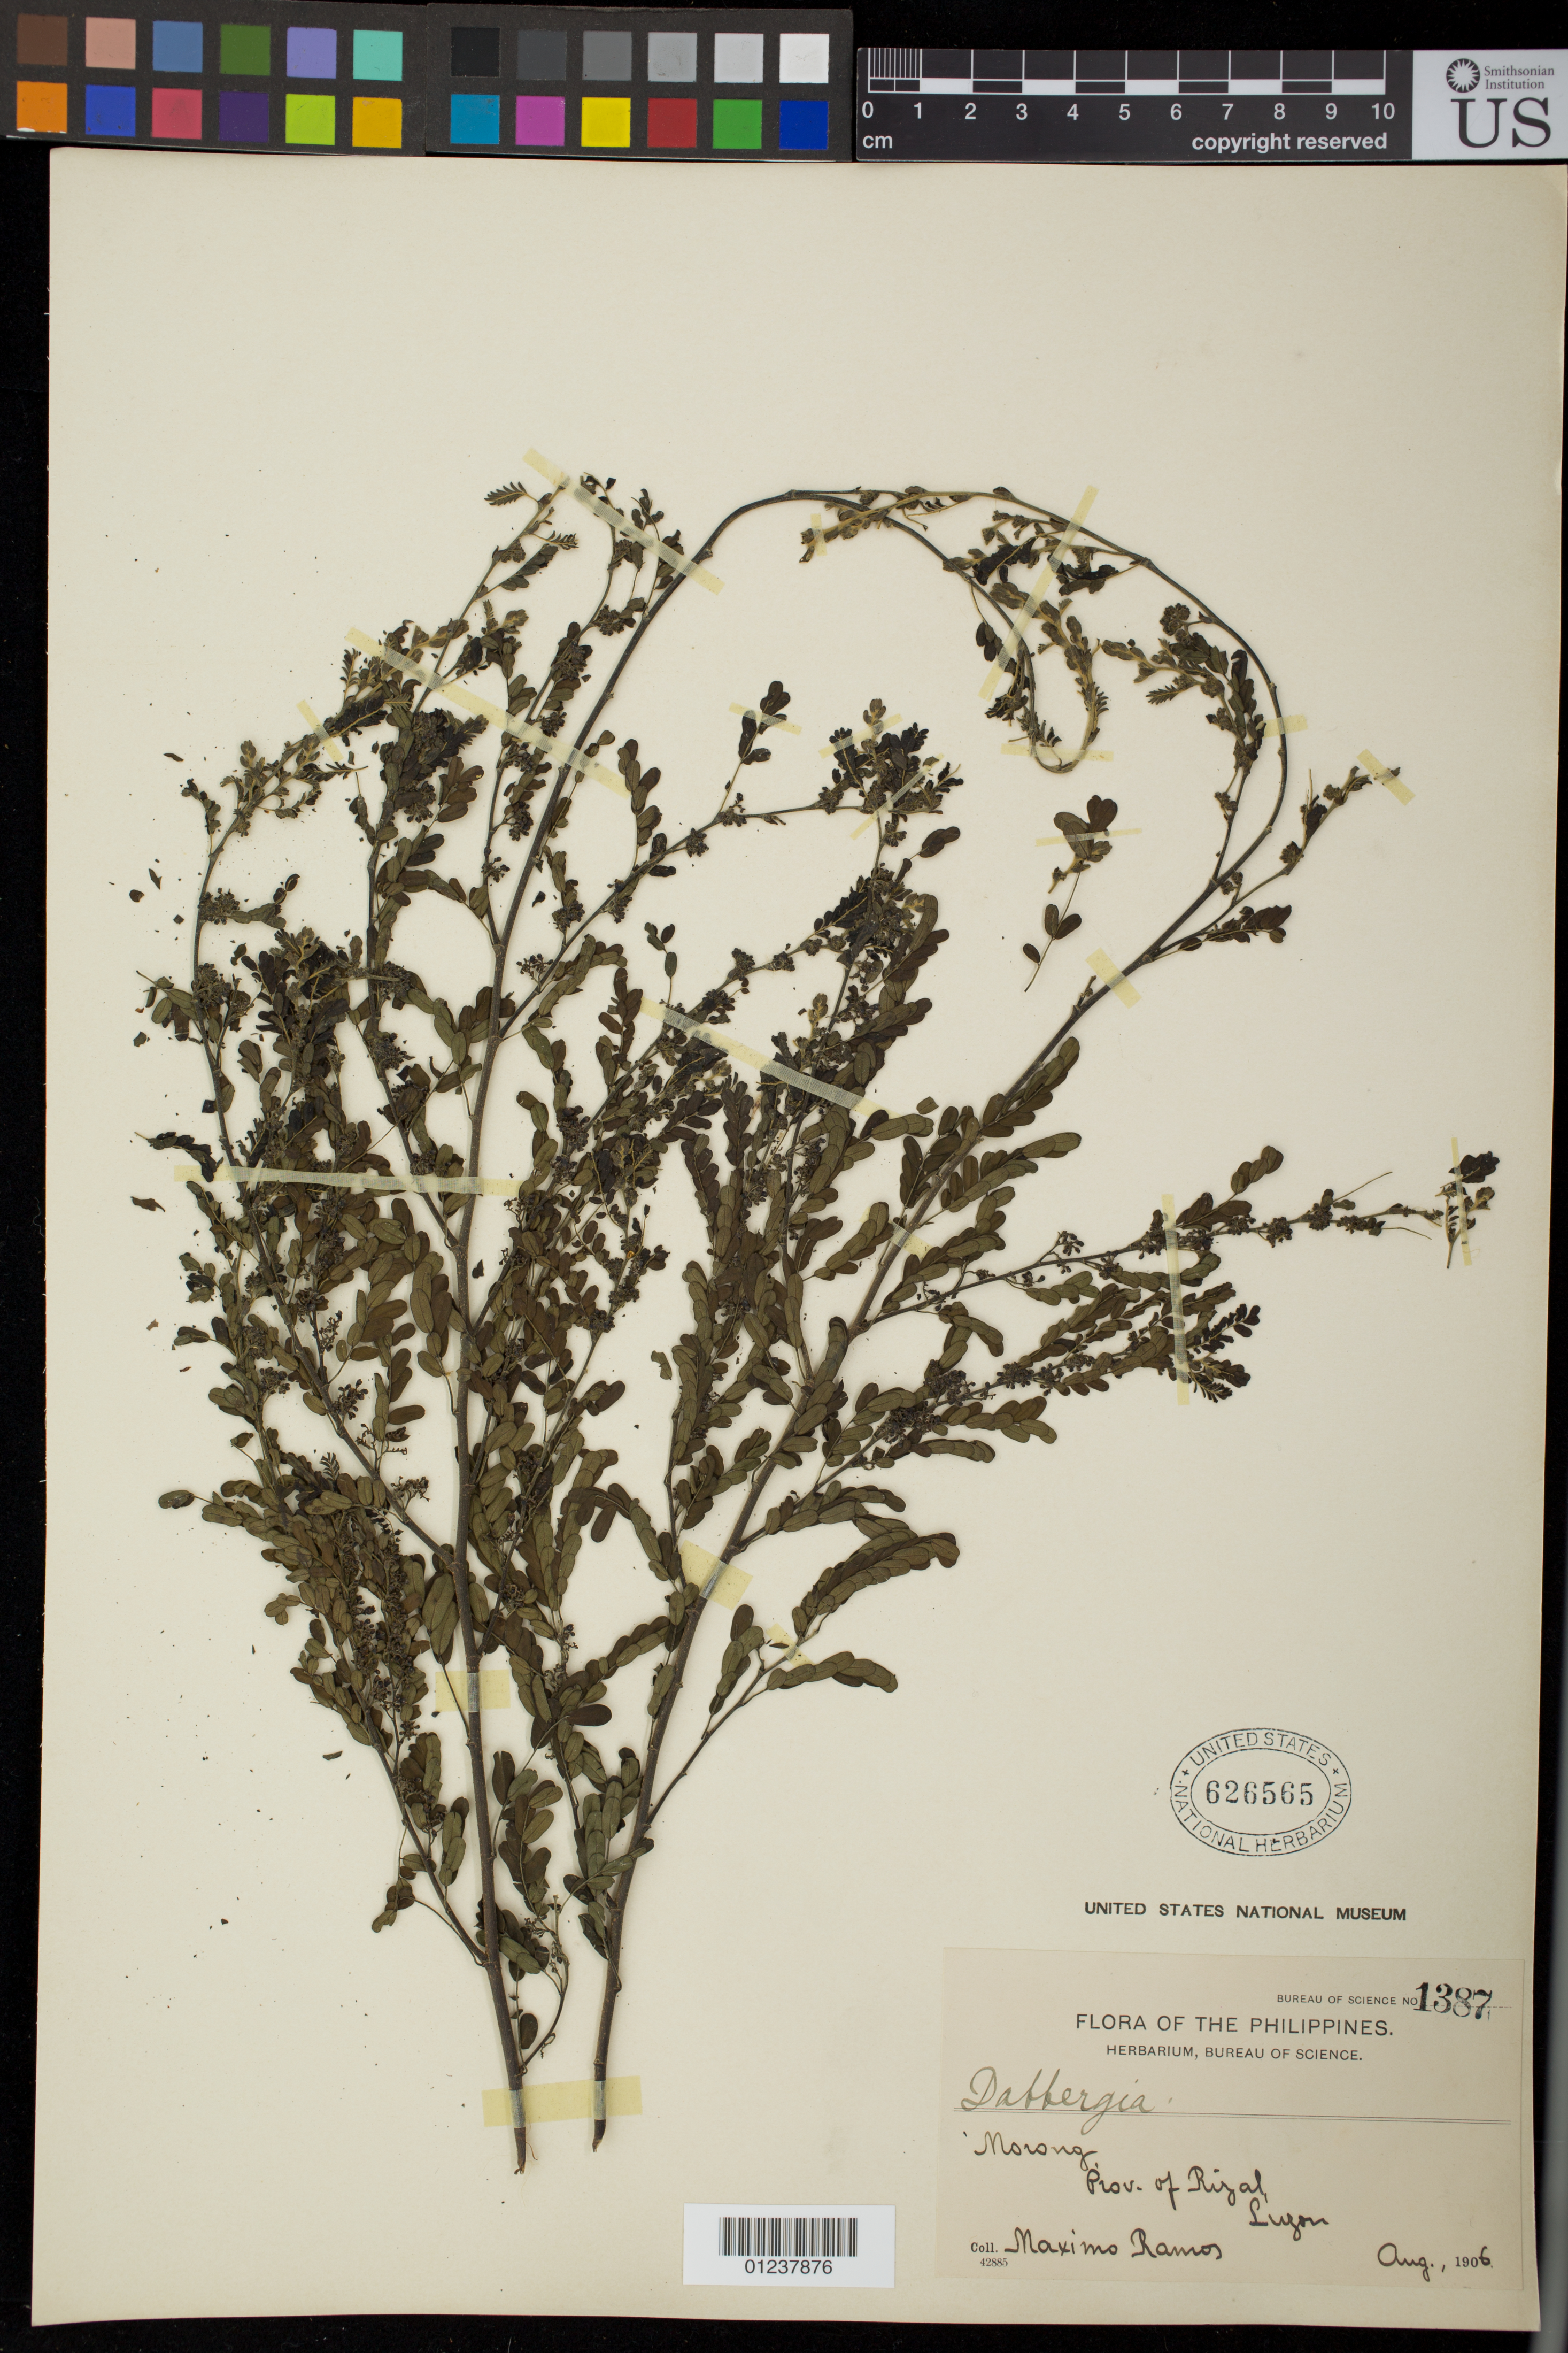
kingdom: Plantae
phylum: Tracheophyta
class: Magnoliopsida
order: Fabales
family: Fabaceae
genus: Dalbergia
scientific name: Dalbergia sp.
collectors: M. Ramos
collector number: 1387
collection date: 1906-08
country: Philippines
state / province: Calabarzon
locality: Morong, Province of Rizal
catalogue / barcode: US 626565